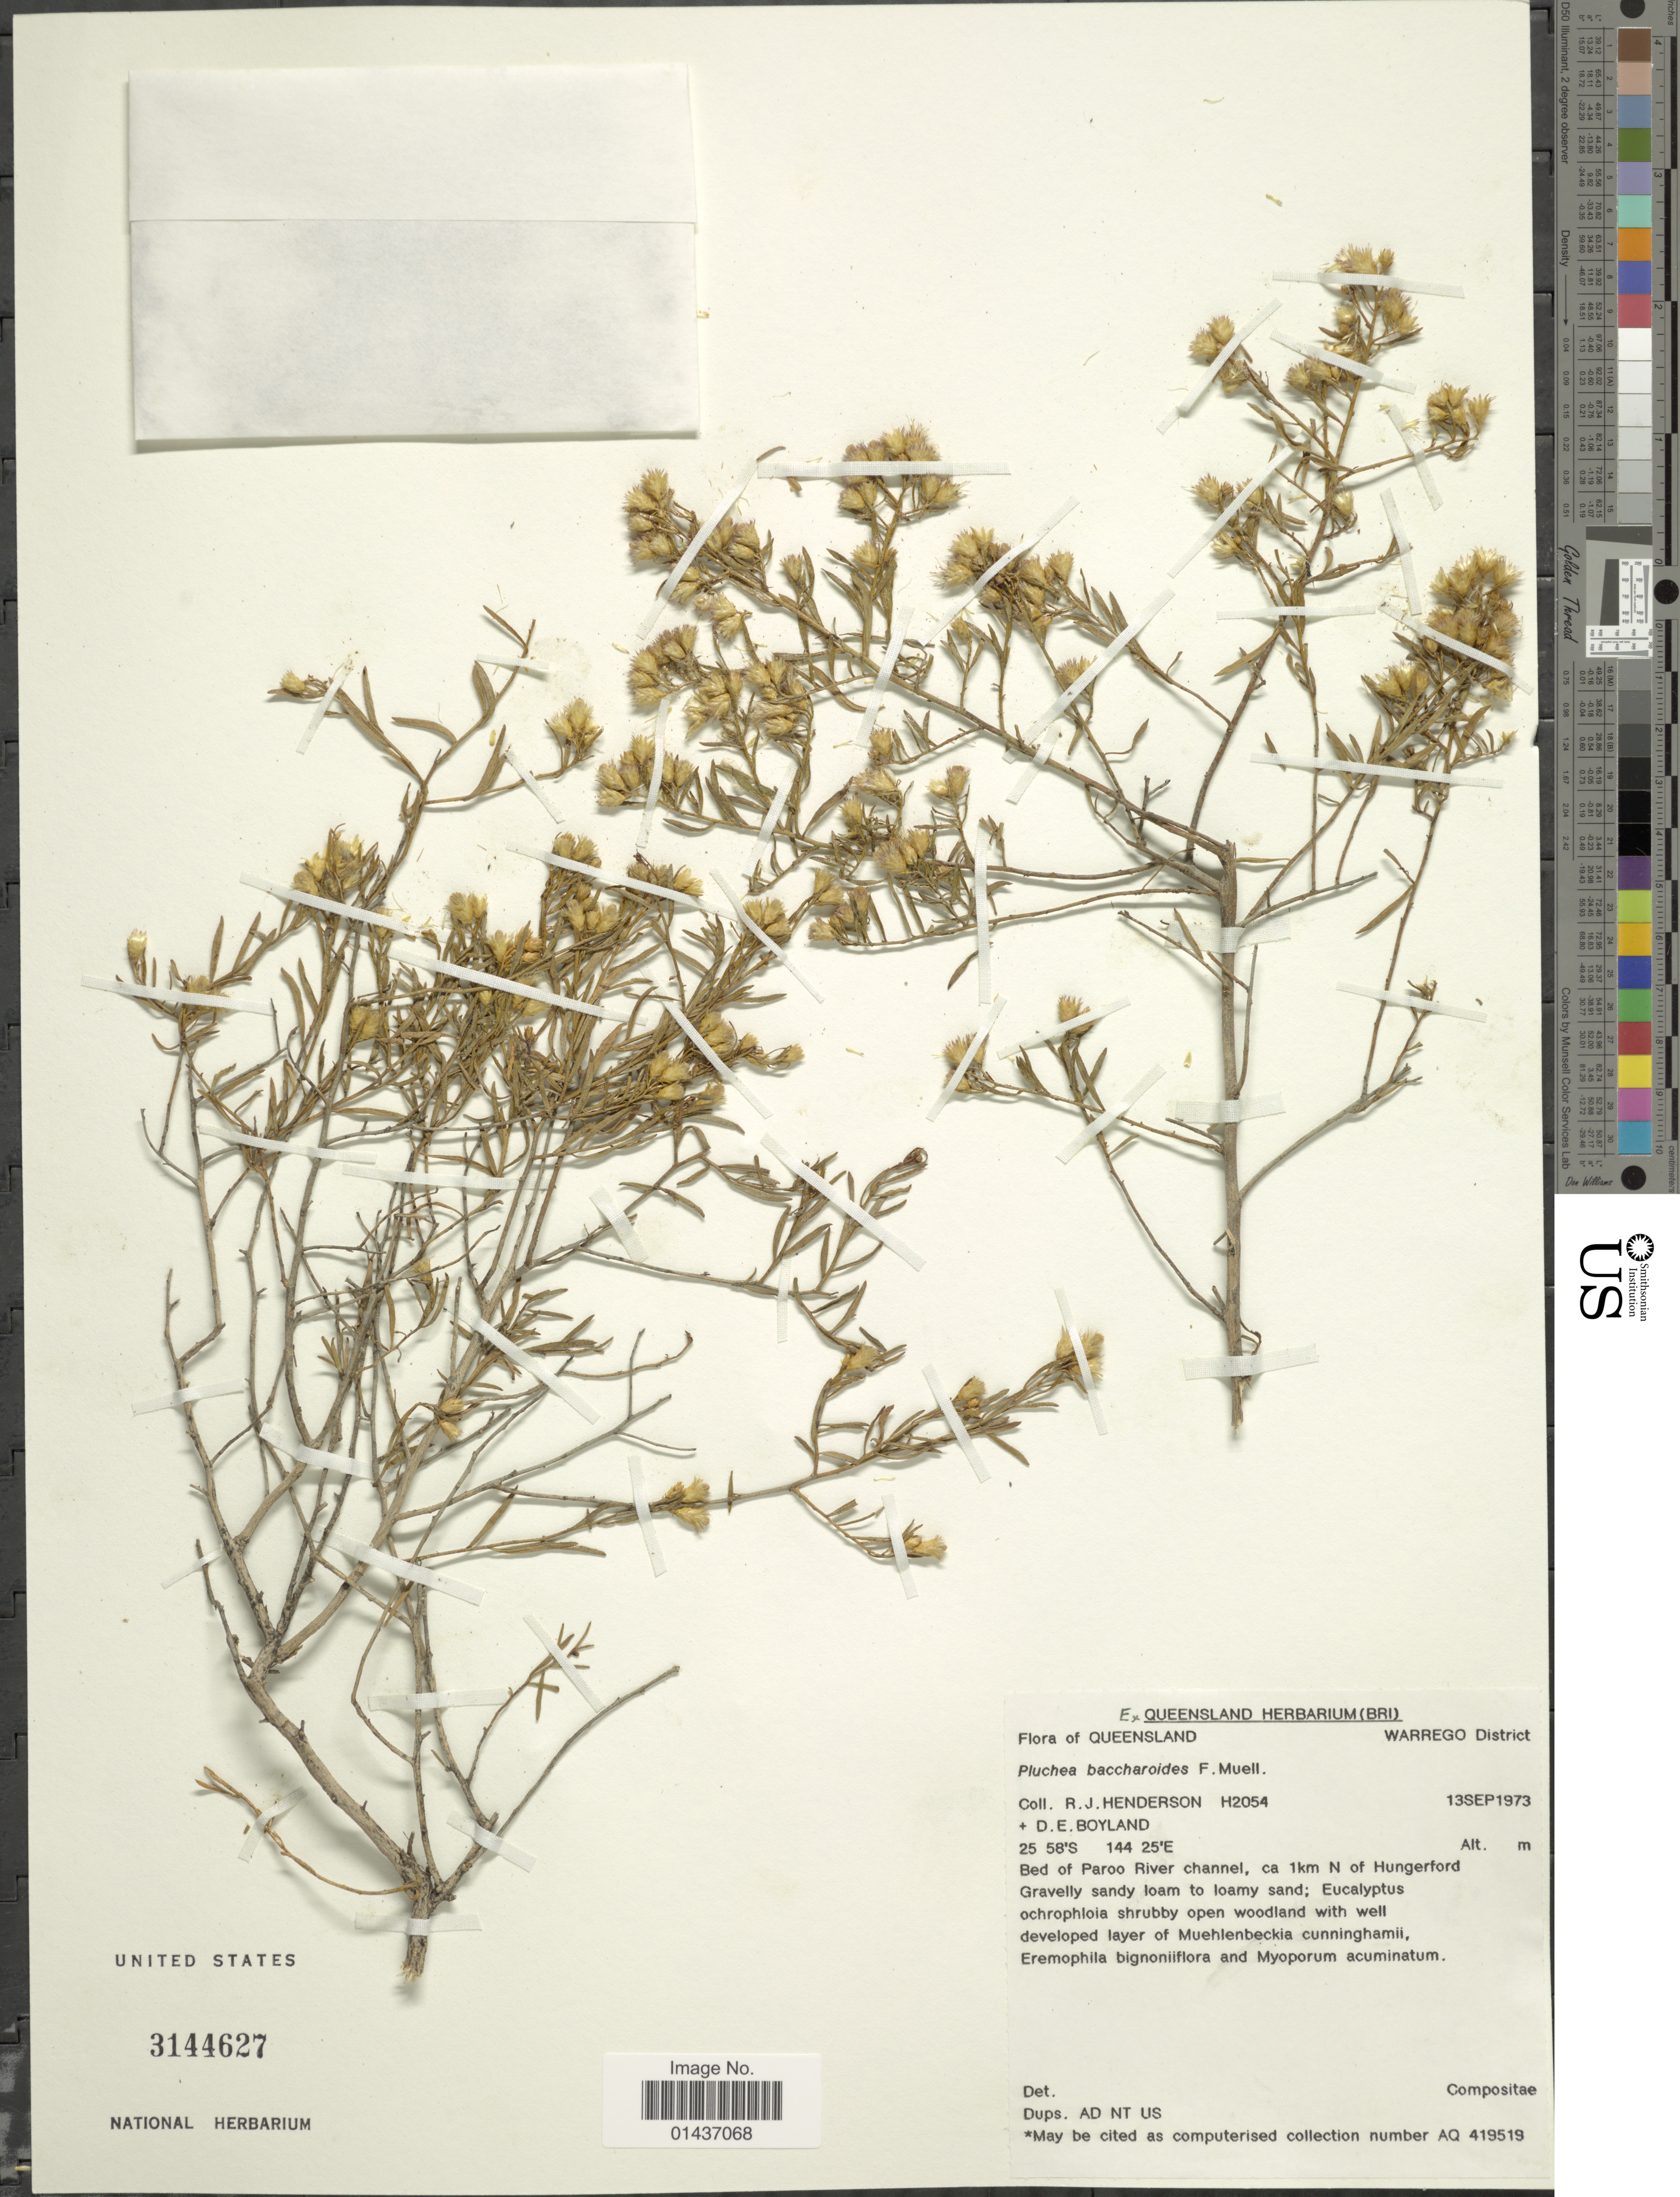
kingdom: Plantae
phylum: Tracheophyta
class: Magnoliopsida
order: Asterales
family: Asteraceae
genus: Pluchea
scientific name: Pluchea baccharoides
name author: (F. Muell.) F. Muell. ex Benth.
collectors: R. J. F. Henderson & D. Boyland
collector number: H2054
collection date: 1973-09-13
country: Australia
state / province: Queensland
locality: Warrego District, Bed of Paroo River channel, ca 1km N of Hungerford. Gravelly sandy loam to loarmy sand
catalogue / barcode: US 3144627